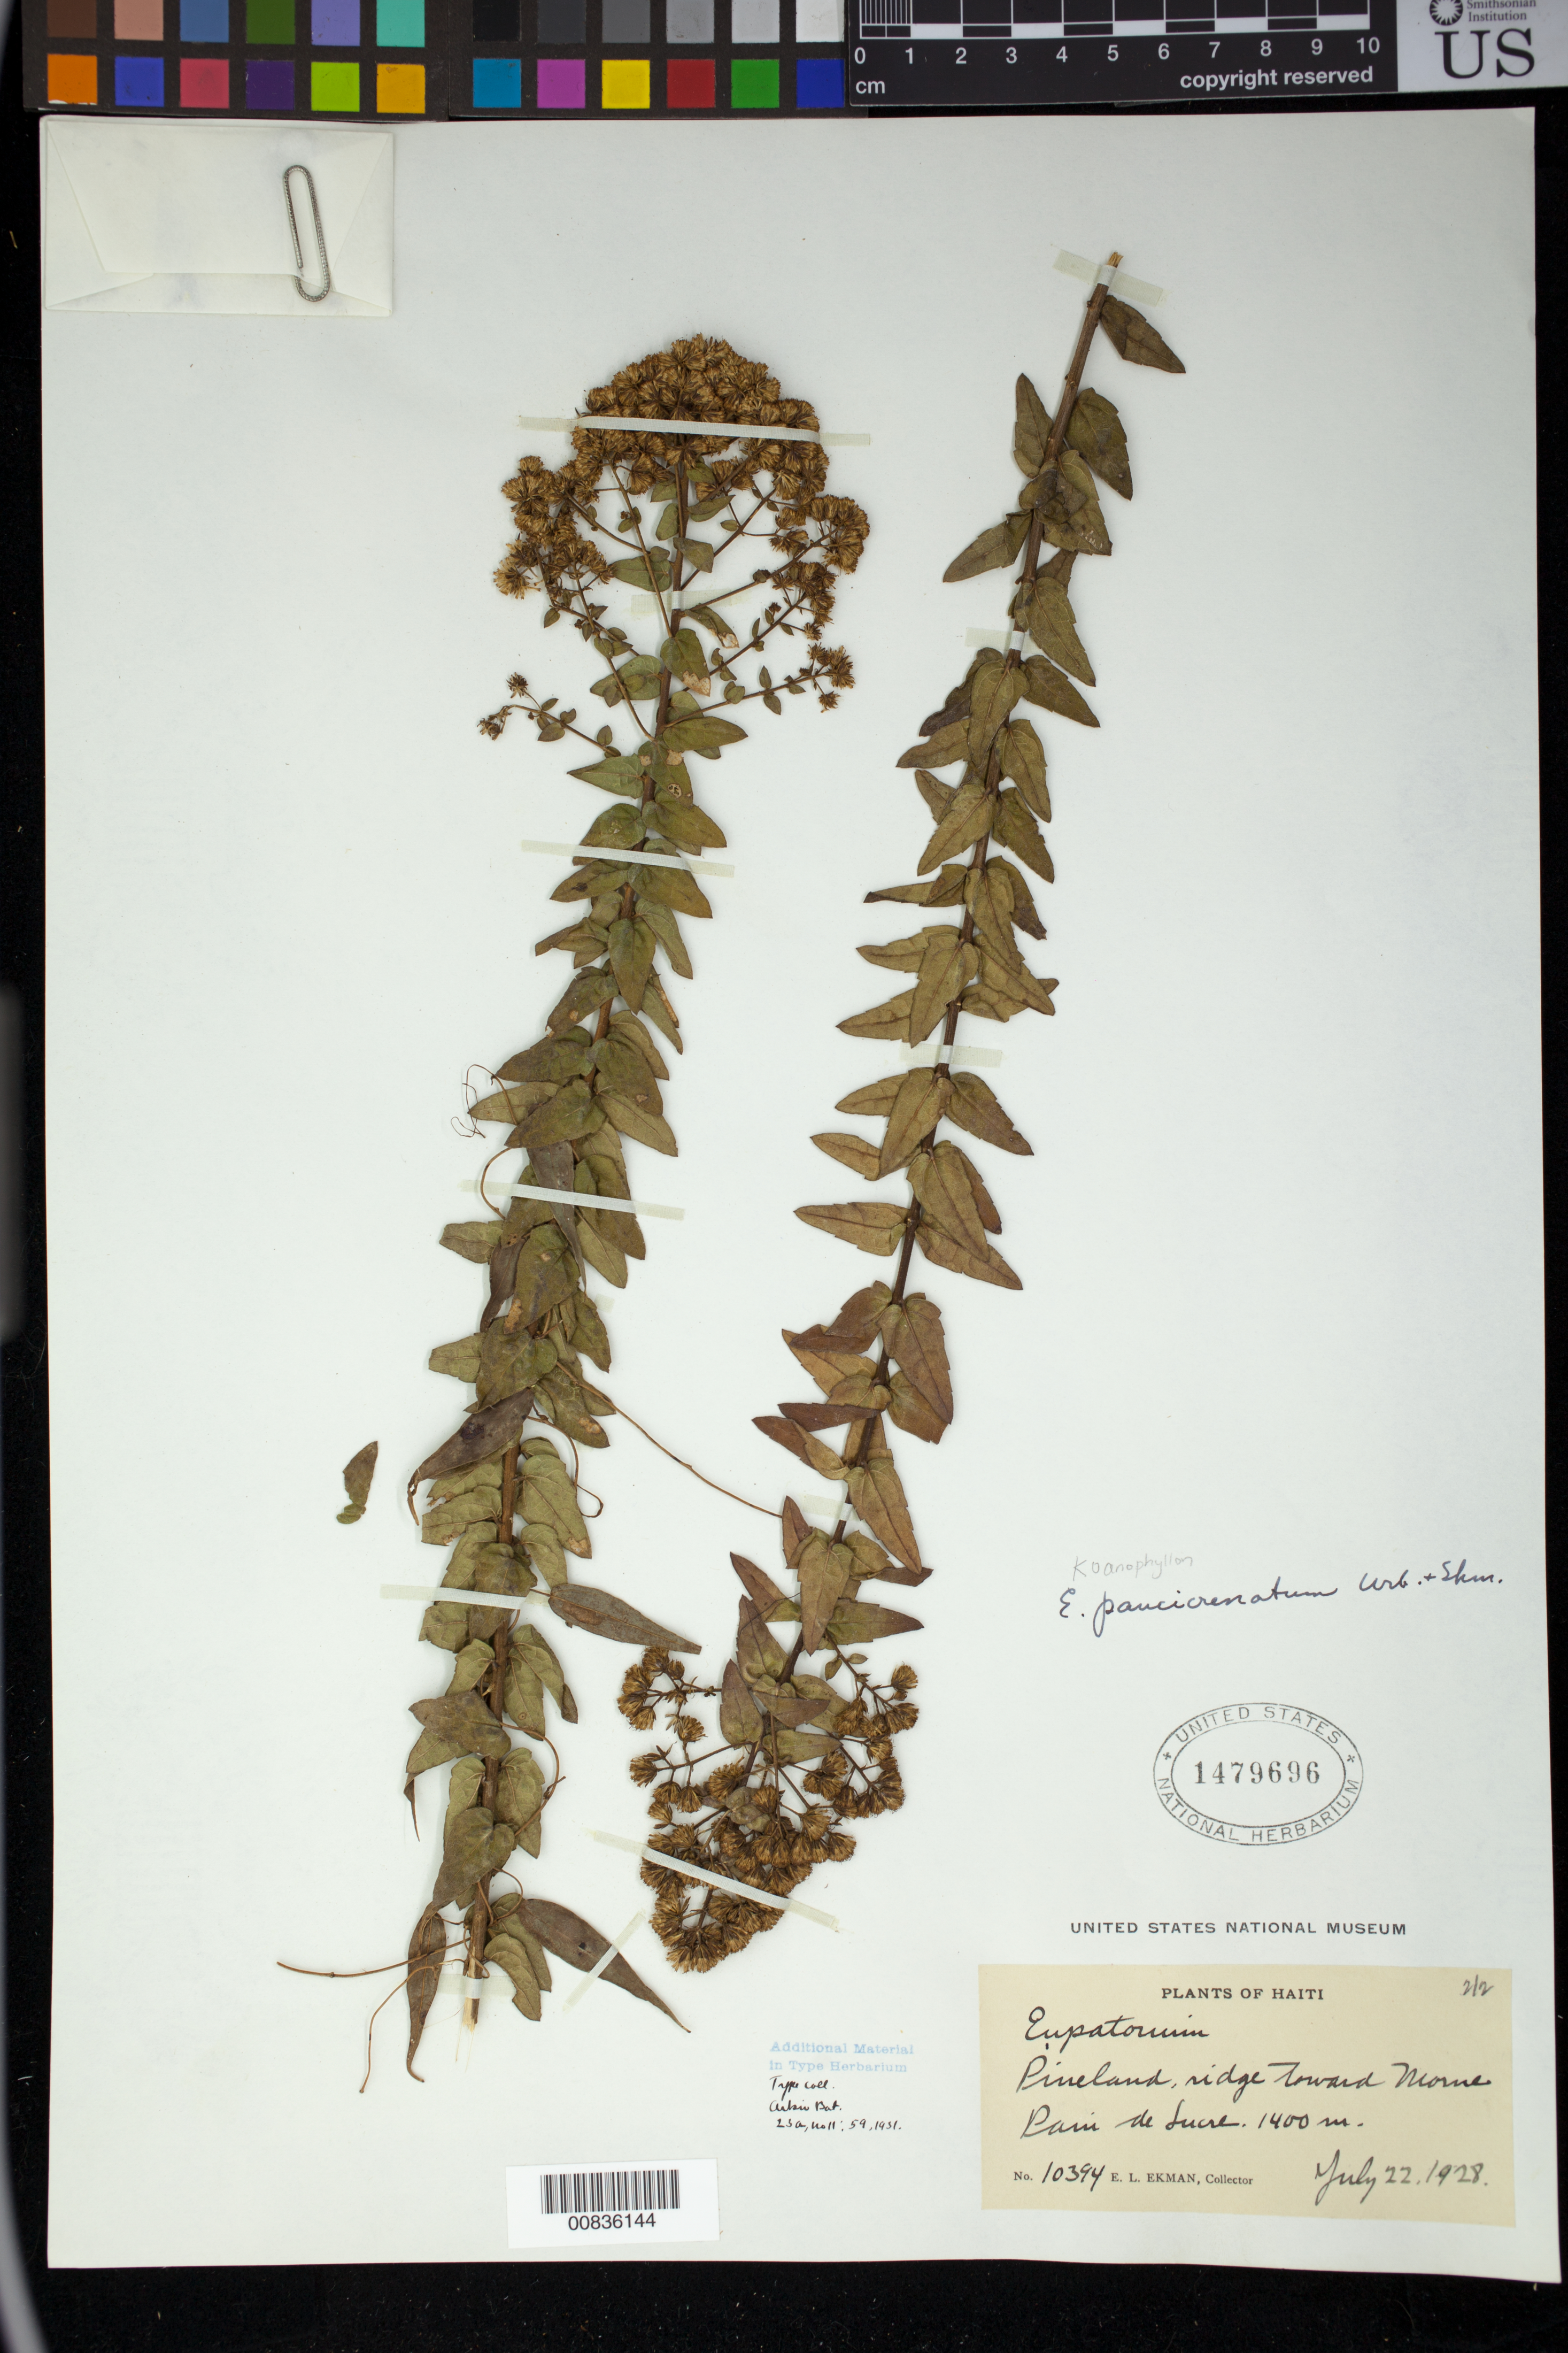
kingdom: Plantae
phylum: Tracheophyta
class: Magnoliopsida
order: Asterales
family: Asteraceae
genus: Eupatorium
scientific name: Eupatorium paucicrenatum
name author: Urb. & Ekman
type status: Isotype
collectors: E. L. Ekman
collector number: H 10394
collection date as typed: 22 Jul 1928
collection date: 1928-07-22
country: Haiti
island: Hispaniola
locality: Ridge between Lapineau and Morne Plaine-de-Sucre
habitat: Pineland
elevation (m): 1400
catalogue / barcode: US 1479696